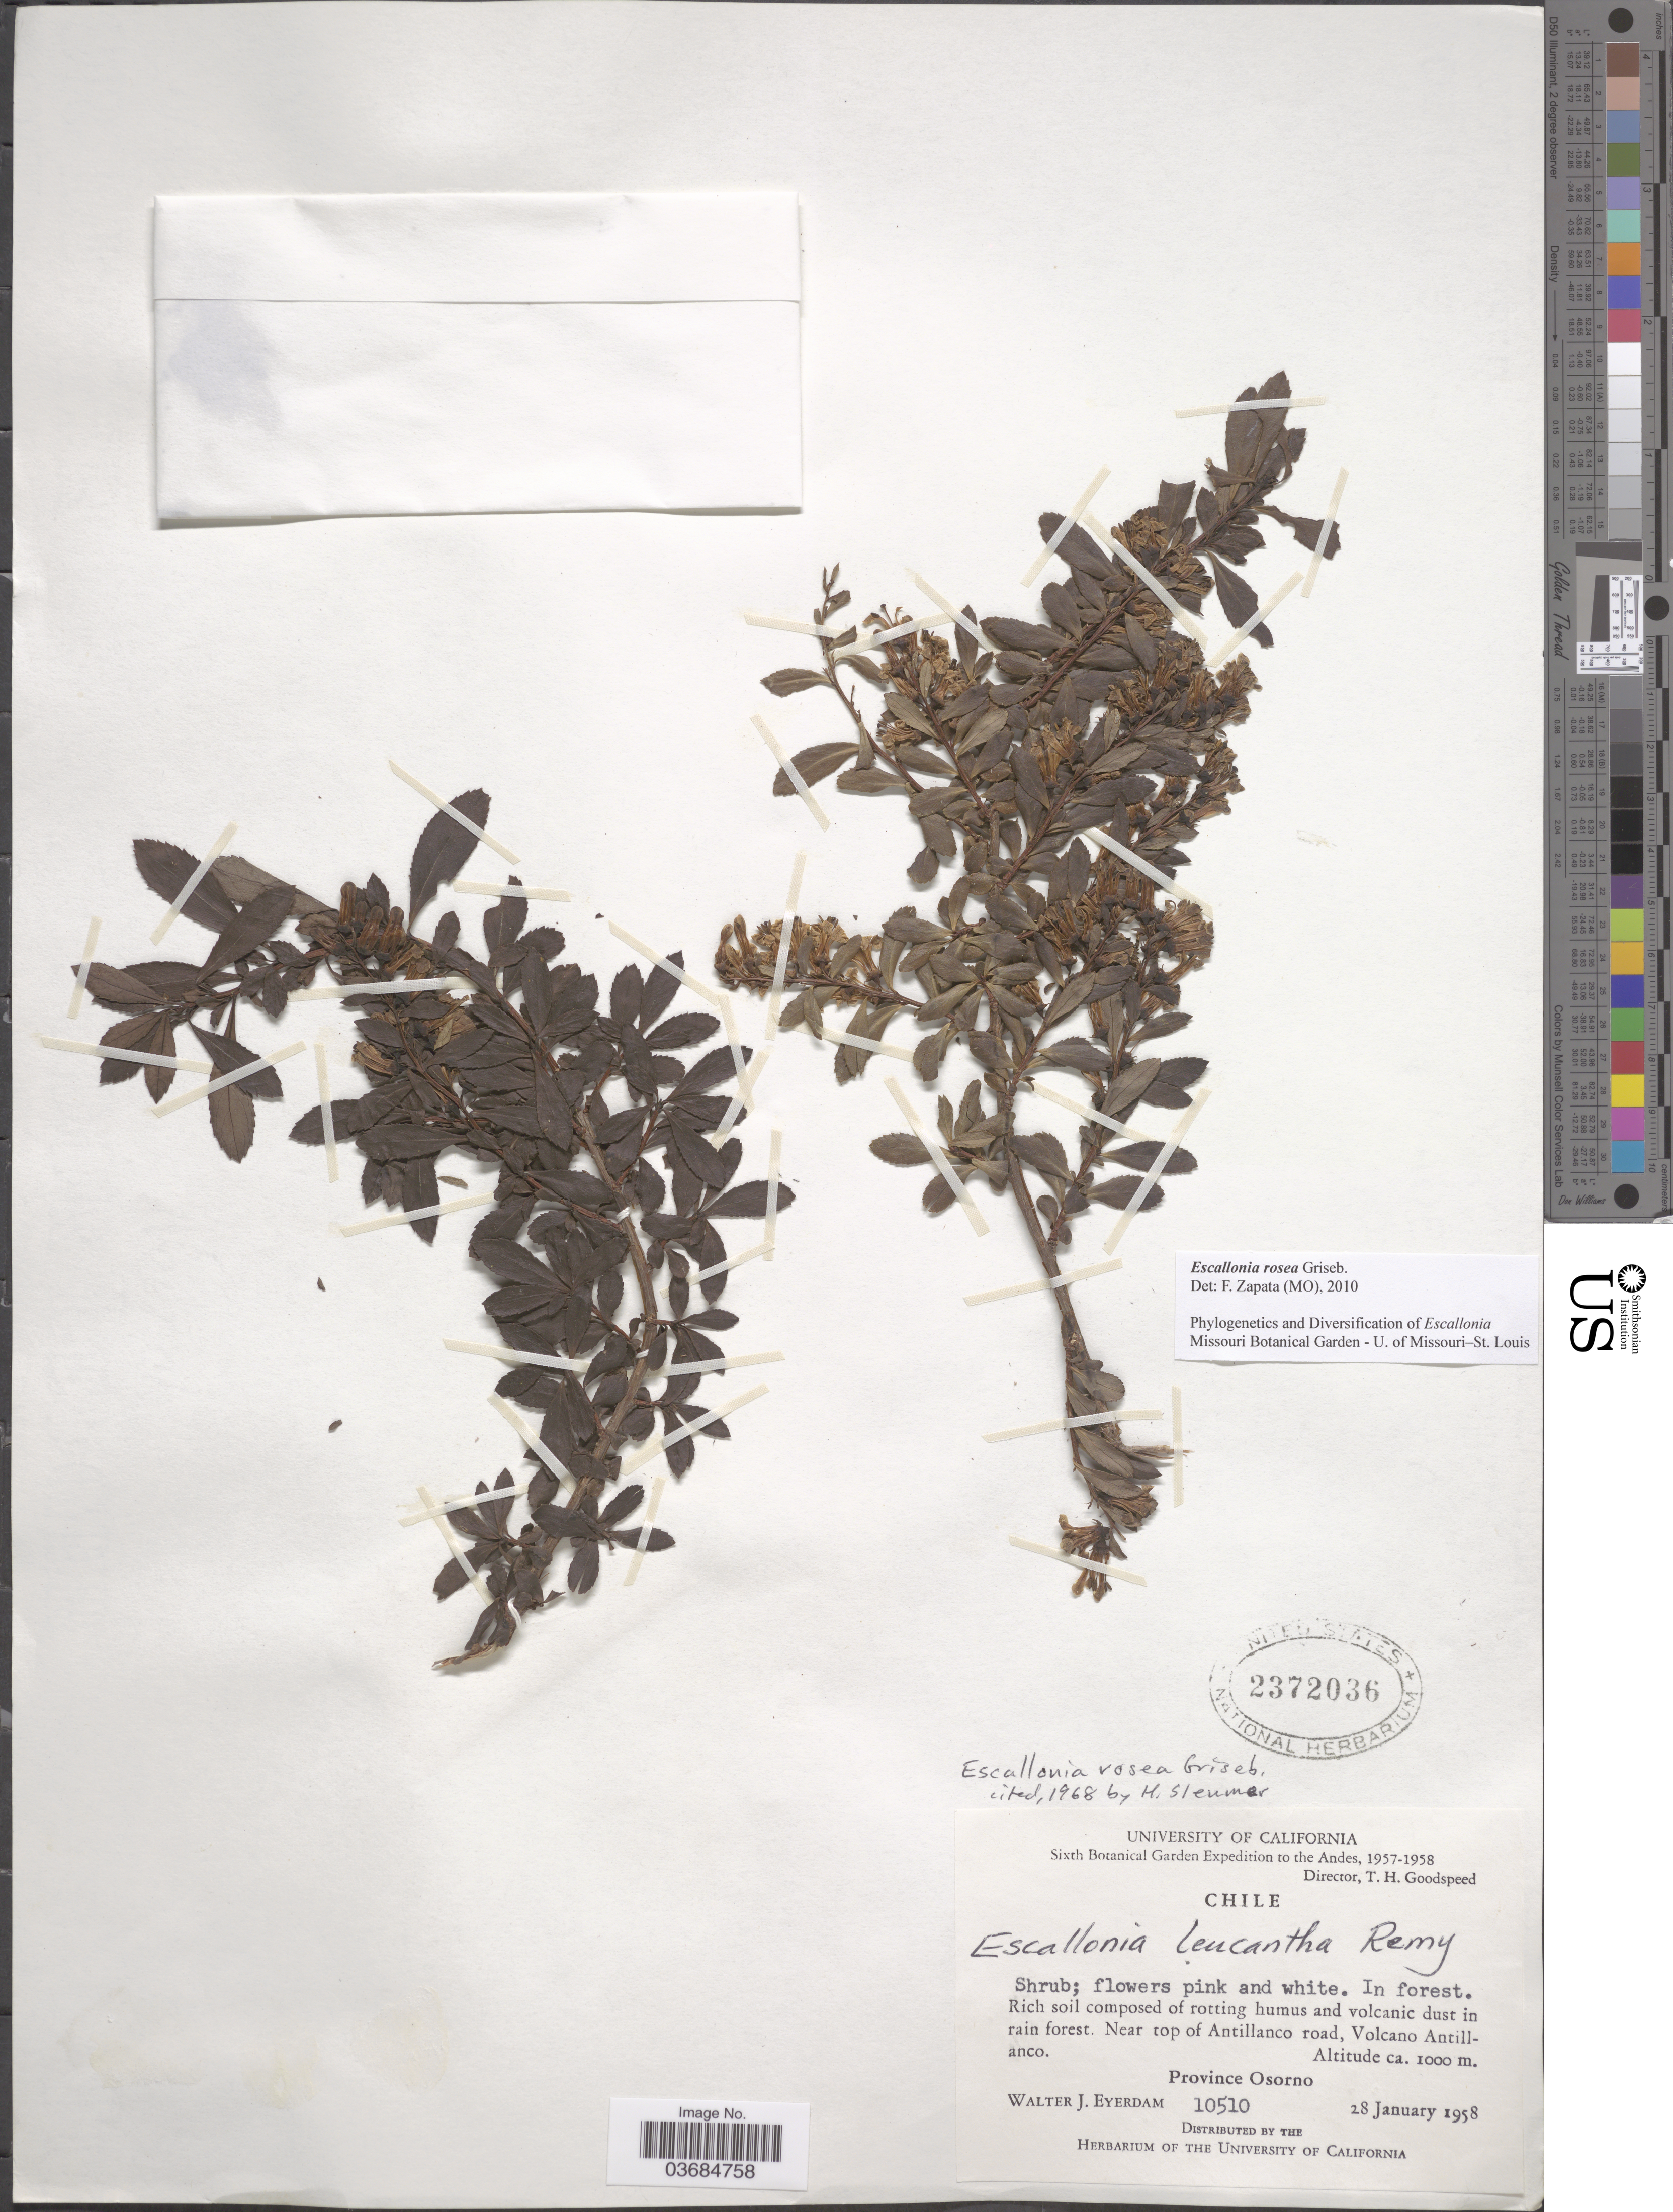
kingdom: Plantae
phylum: Tracheophyta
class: Magnoliopsida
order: Escalloniales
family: Escalloniaceae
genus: Escallonia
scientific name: Escallonia rosea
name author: Griseb.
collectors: W. J. Eyerdam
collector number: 10510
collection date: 1958-01-28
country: Chile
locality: Sixth Botanical Garden Expedition to the Andes, 1957-1958. Near top of Antillanco road, Volcano Antillanco. Province Osorno.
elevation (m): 1000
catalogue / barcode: US 2372036